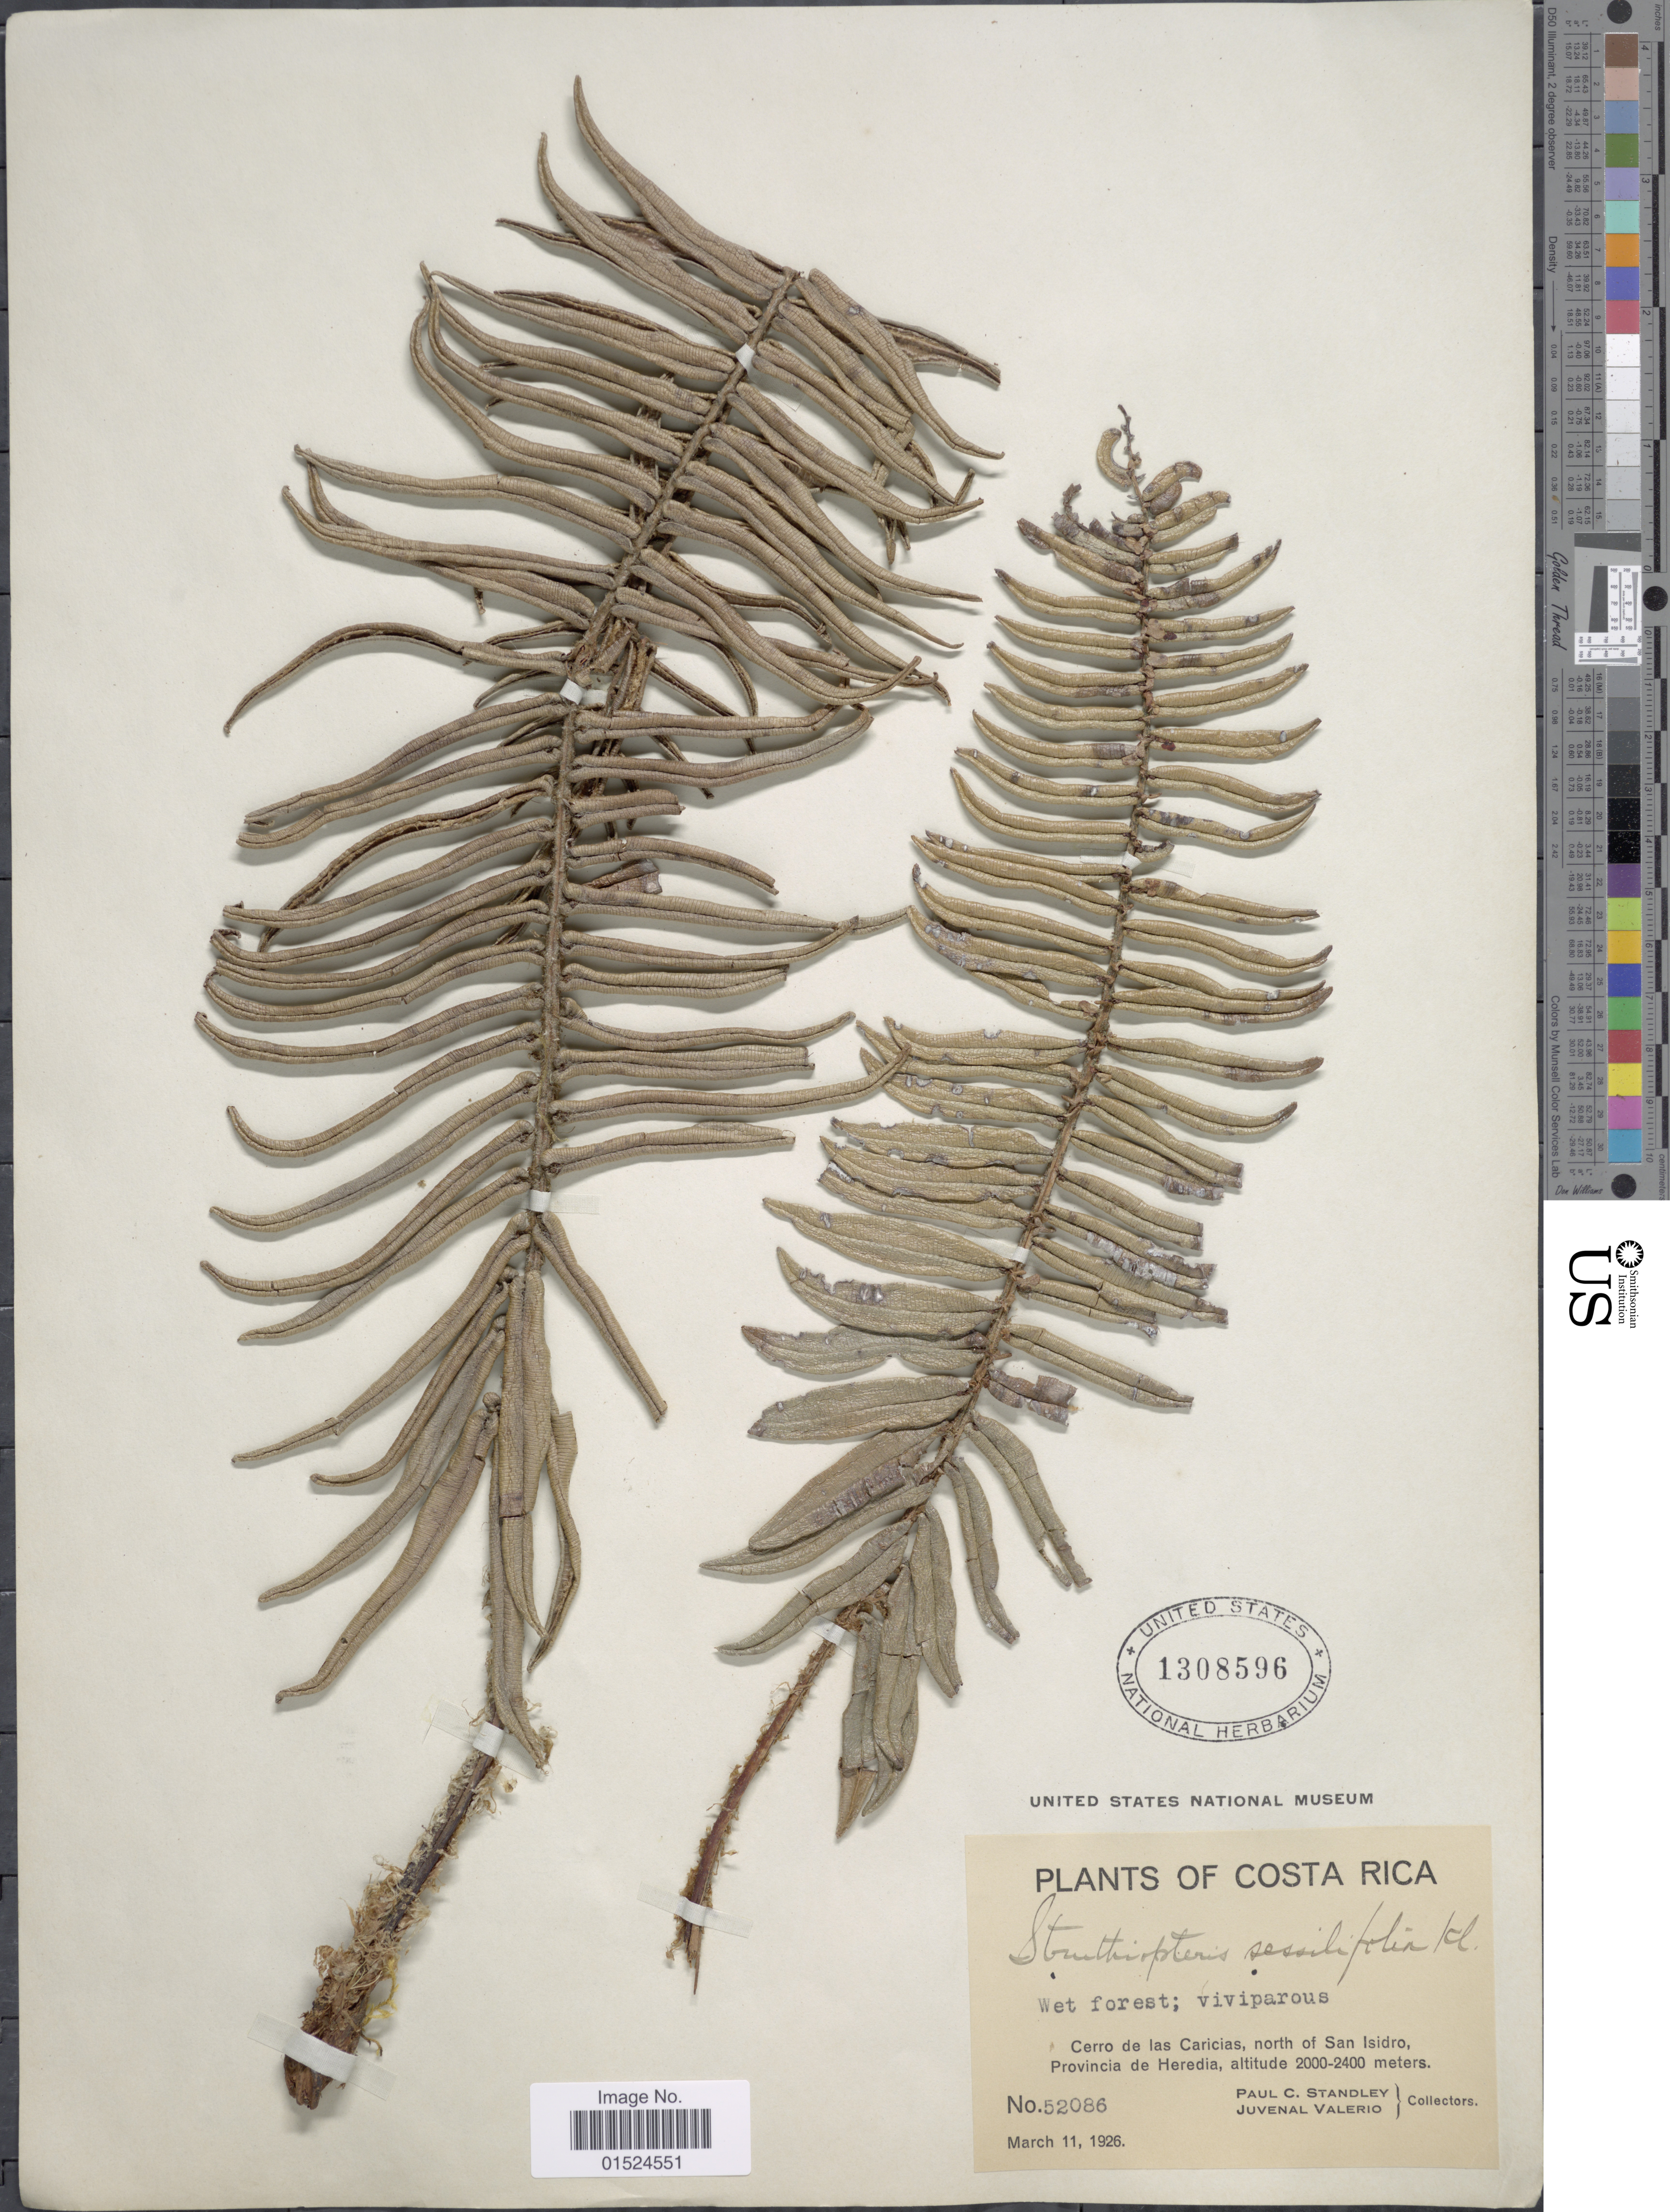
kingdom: Plantae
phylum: Tracheophyta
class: Polypodiopsida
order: Polypodiales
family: Blechnaceae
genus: Blechnum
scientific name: Blechnum sessilifolium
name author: (Klotzsch ex Christ) C. Chr.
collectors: P. C. Standley & J. Valerio R.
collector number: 52086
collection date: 1926-03-11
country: Costa Rica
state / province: Heredia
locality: Cerro de las Caricias, north of San Isidro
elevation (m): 2000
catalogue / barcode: US 1308596